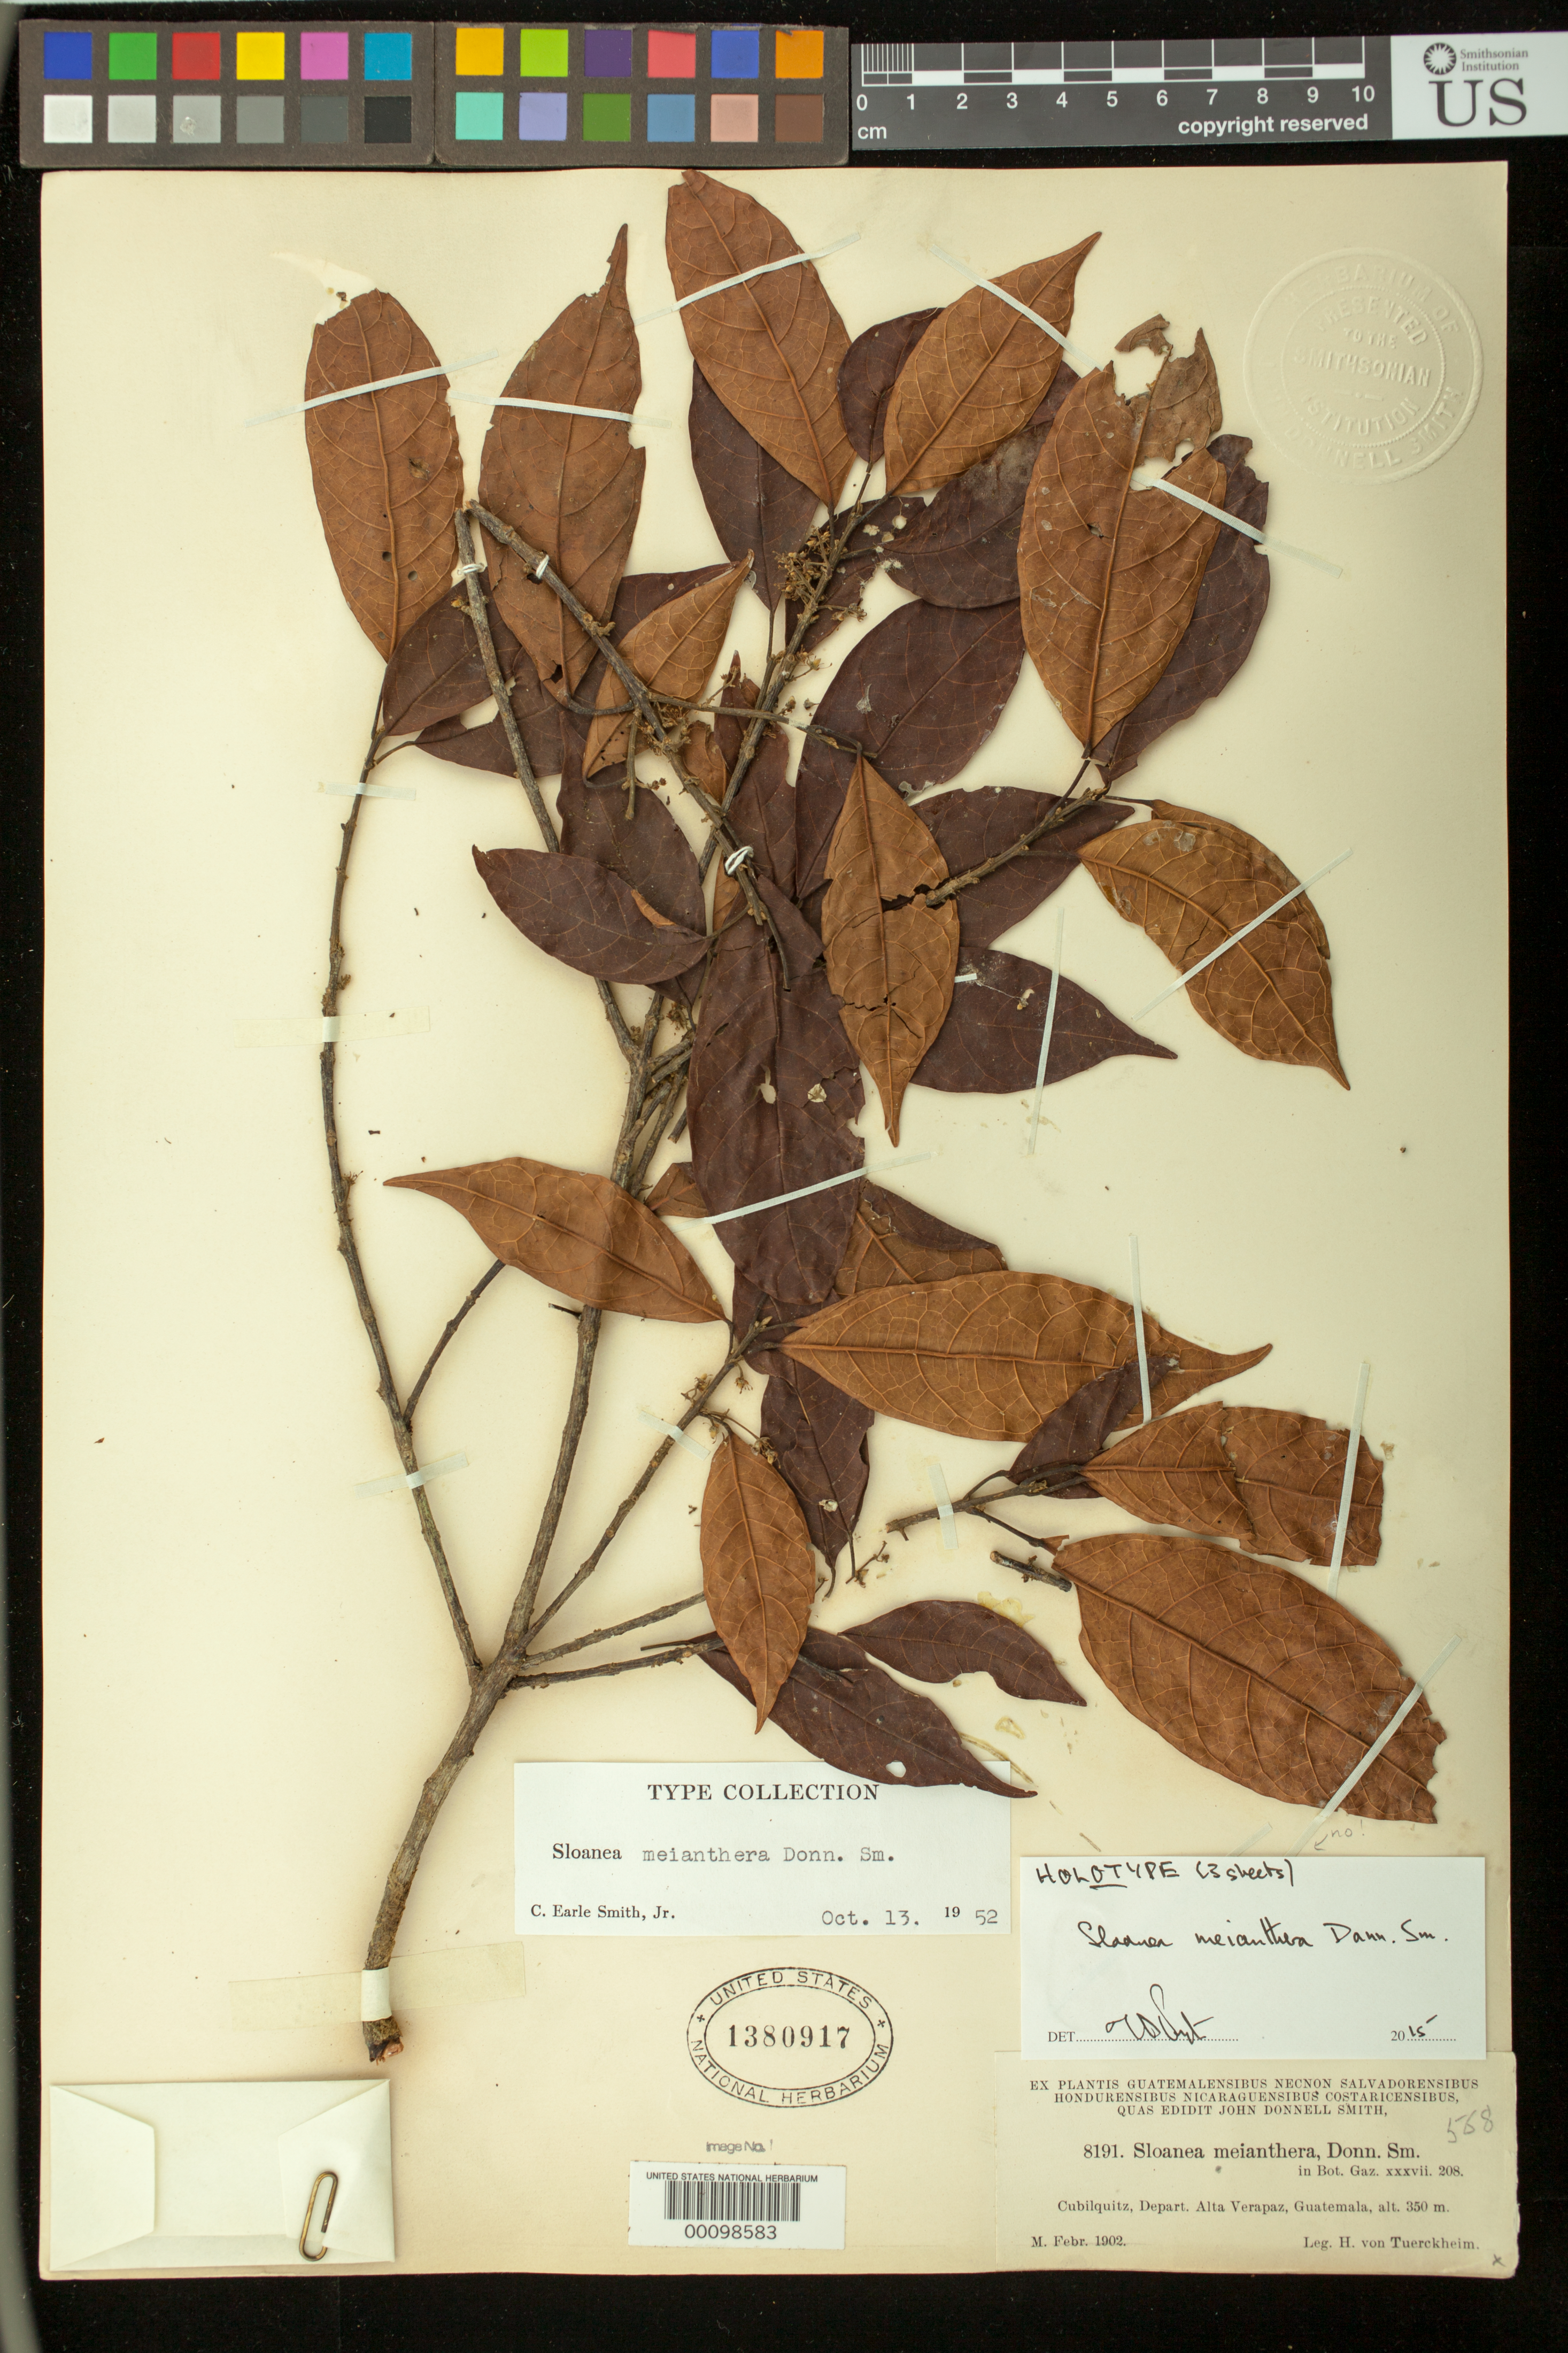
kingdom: Plantae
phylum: Tracheophyta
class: Magnoliopsida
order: Oxalidales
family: Elaeocarpaceae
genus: Sloanea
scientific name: Sloanea meianthera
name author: Donn. Sm.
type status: Syntype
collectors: H. von Türckheim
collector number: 8191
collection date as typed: Feb 1902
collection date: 1902-02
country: Guatemala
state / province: Alta Verapaz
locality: Cubilquitz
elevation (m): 350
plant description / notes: This specimen (USNH 1380916) originally from John Donnell Smith herbarium; annotated by T.D. Pennington (?) (2015) "HOLOTYPE (3 sheets)". US has 3 duplicates of the type collection, USNH 576511, 1380916, & 1380917. Of these, the first is from the original US herbarium and cannot be part of a holotype; the second two come from the John Donnell Smith herbarium but are not cross-numbered and neither (nor both) can be considered "holotype".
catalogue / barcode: US 1380917